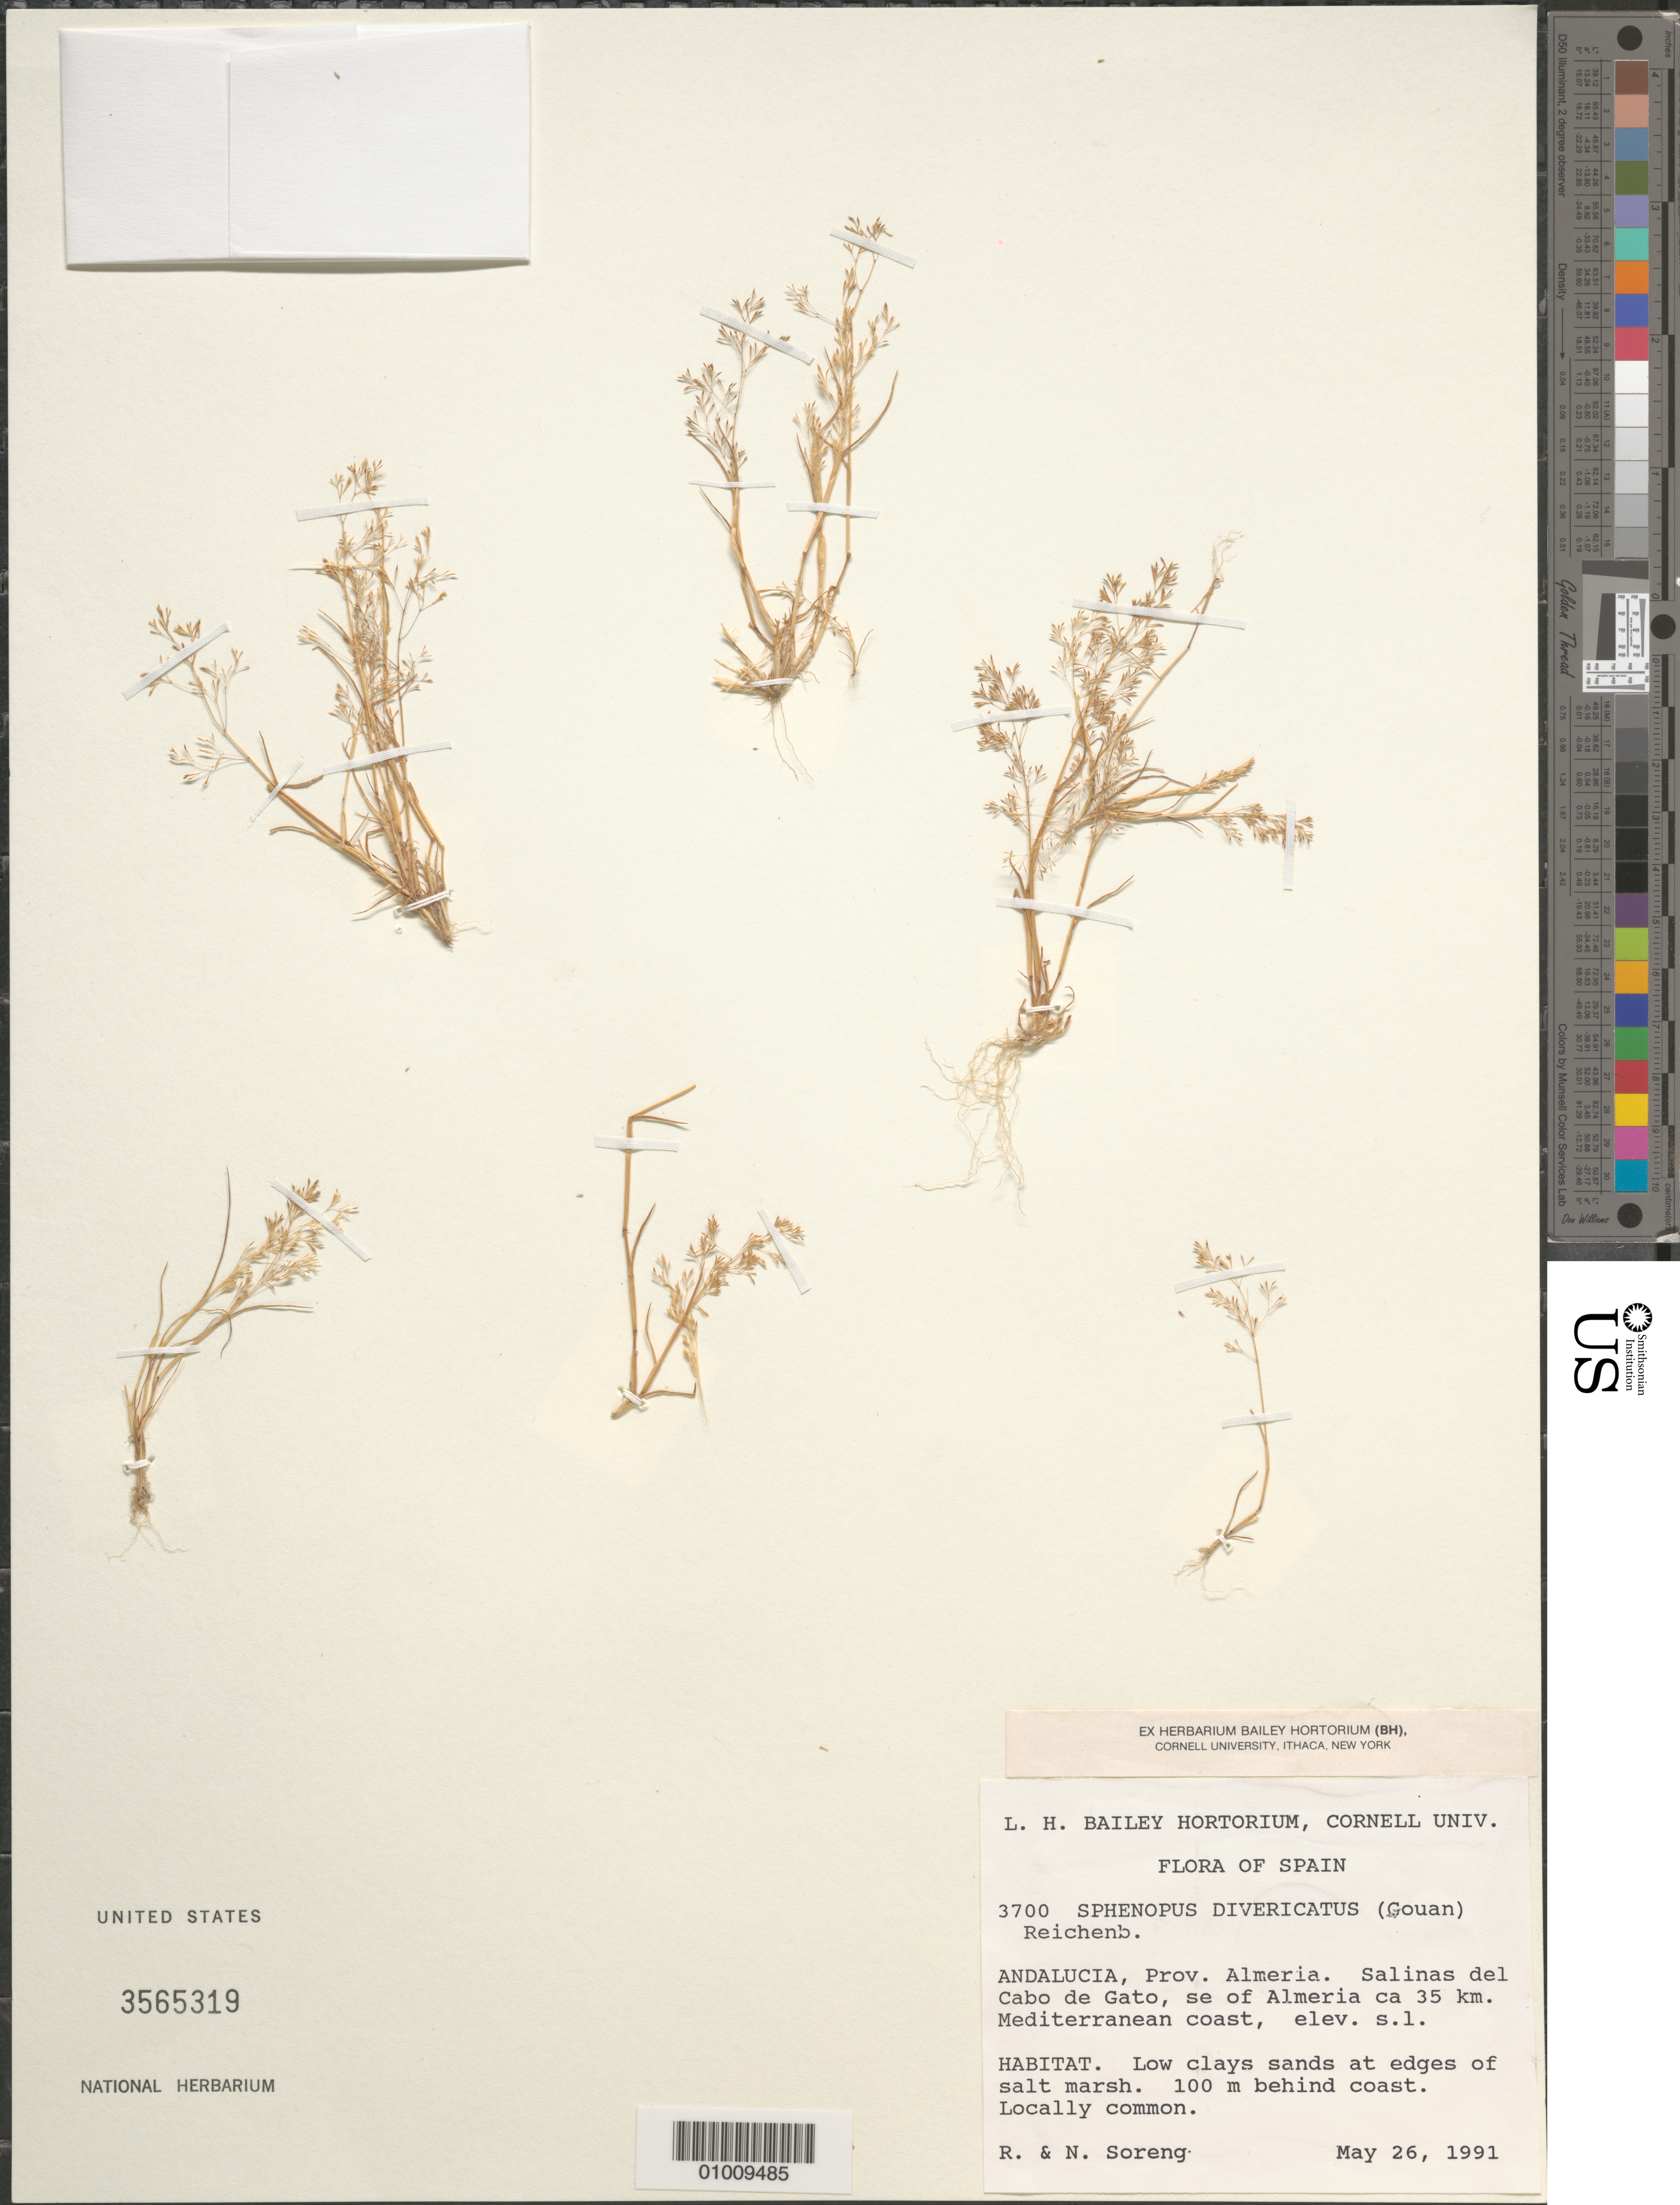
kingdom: Plantae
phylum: Tracheophyta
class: Liliopsida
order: Poales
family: Poaceae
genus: Sphenopus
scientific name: Sphenopus divaricatus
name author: (Gouan) Rchb.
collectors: R. J. Soreng & N. L. Soreng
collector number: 3700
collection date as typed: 26 May 1991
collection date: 1991-05-26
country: Spain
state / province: Andalucia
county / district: Almeria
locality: Salinas del Cabo de Gato, SE of Almeria ca 35 km Mediterranean coast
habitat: Low clays sands at edges of salt marsh. 100 m behind coast. Locally common.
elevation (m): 1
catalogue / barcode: US 3565319